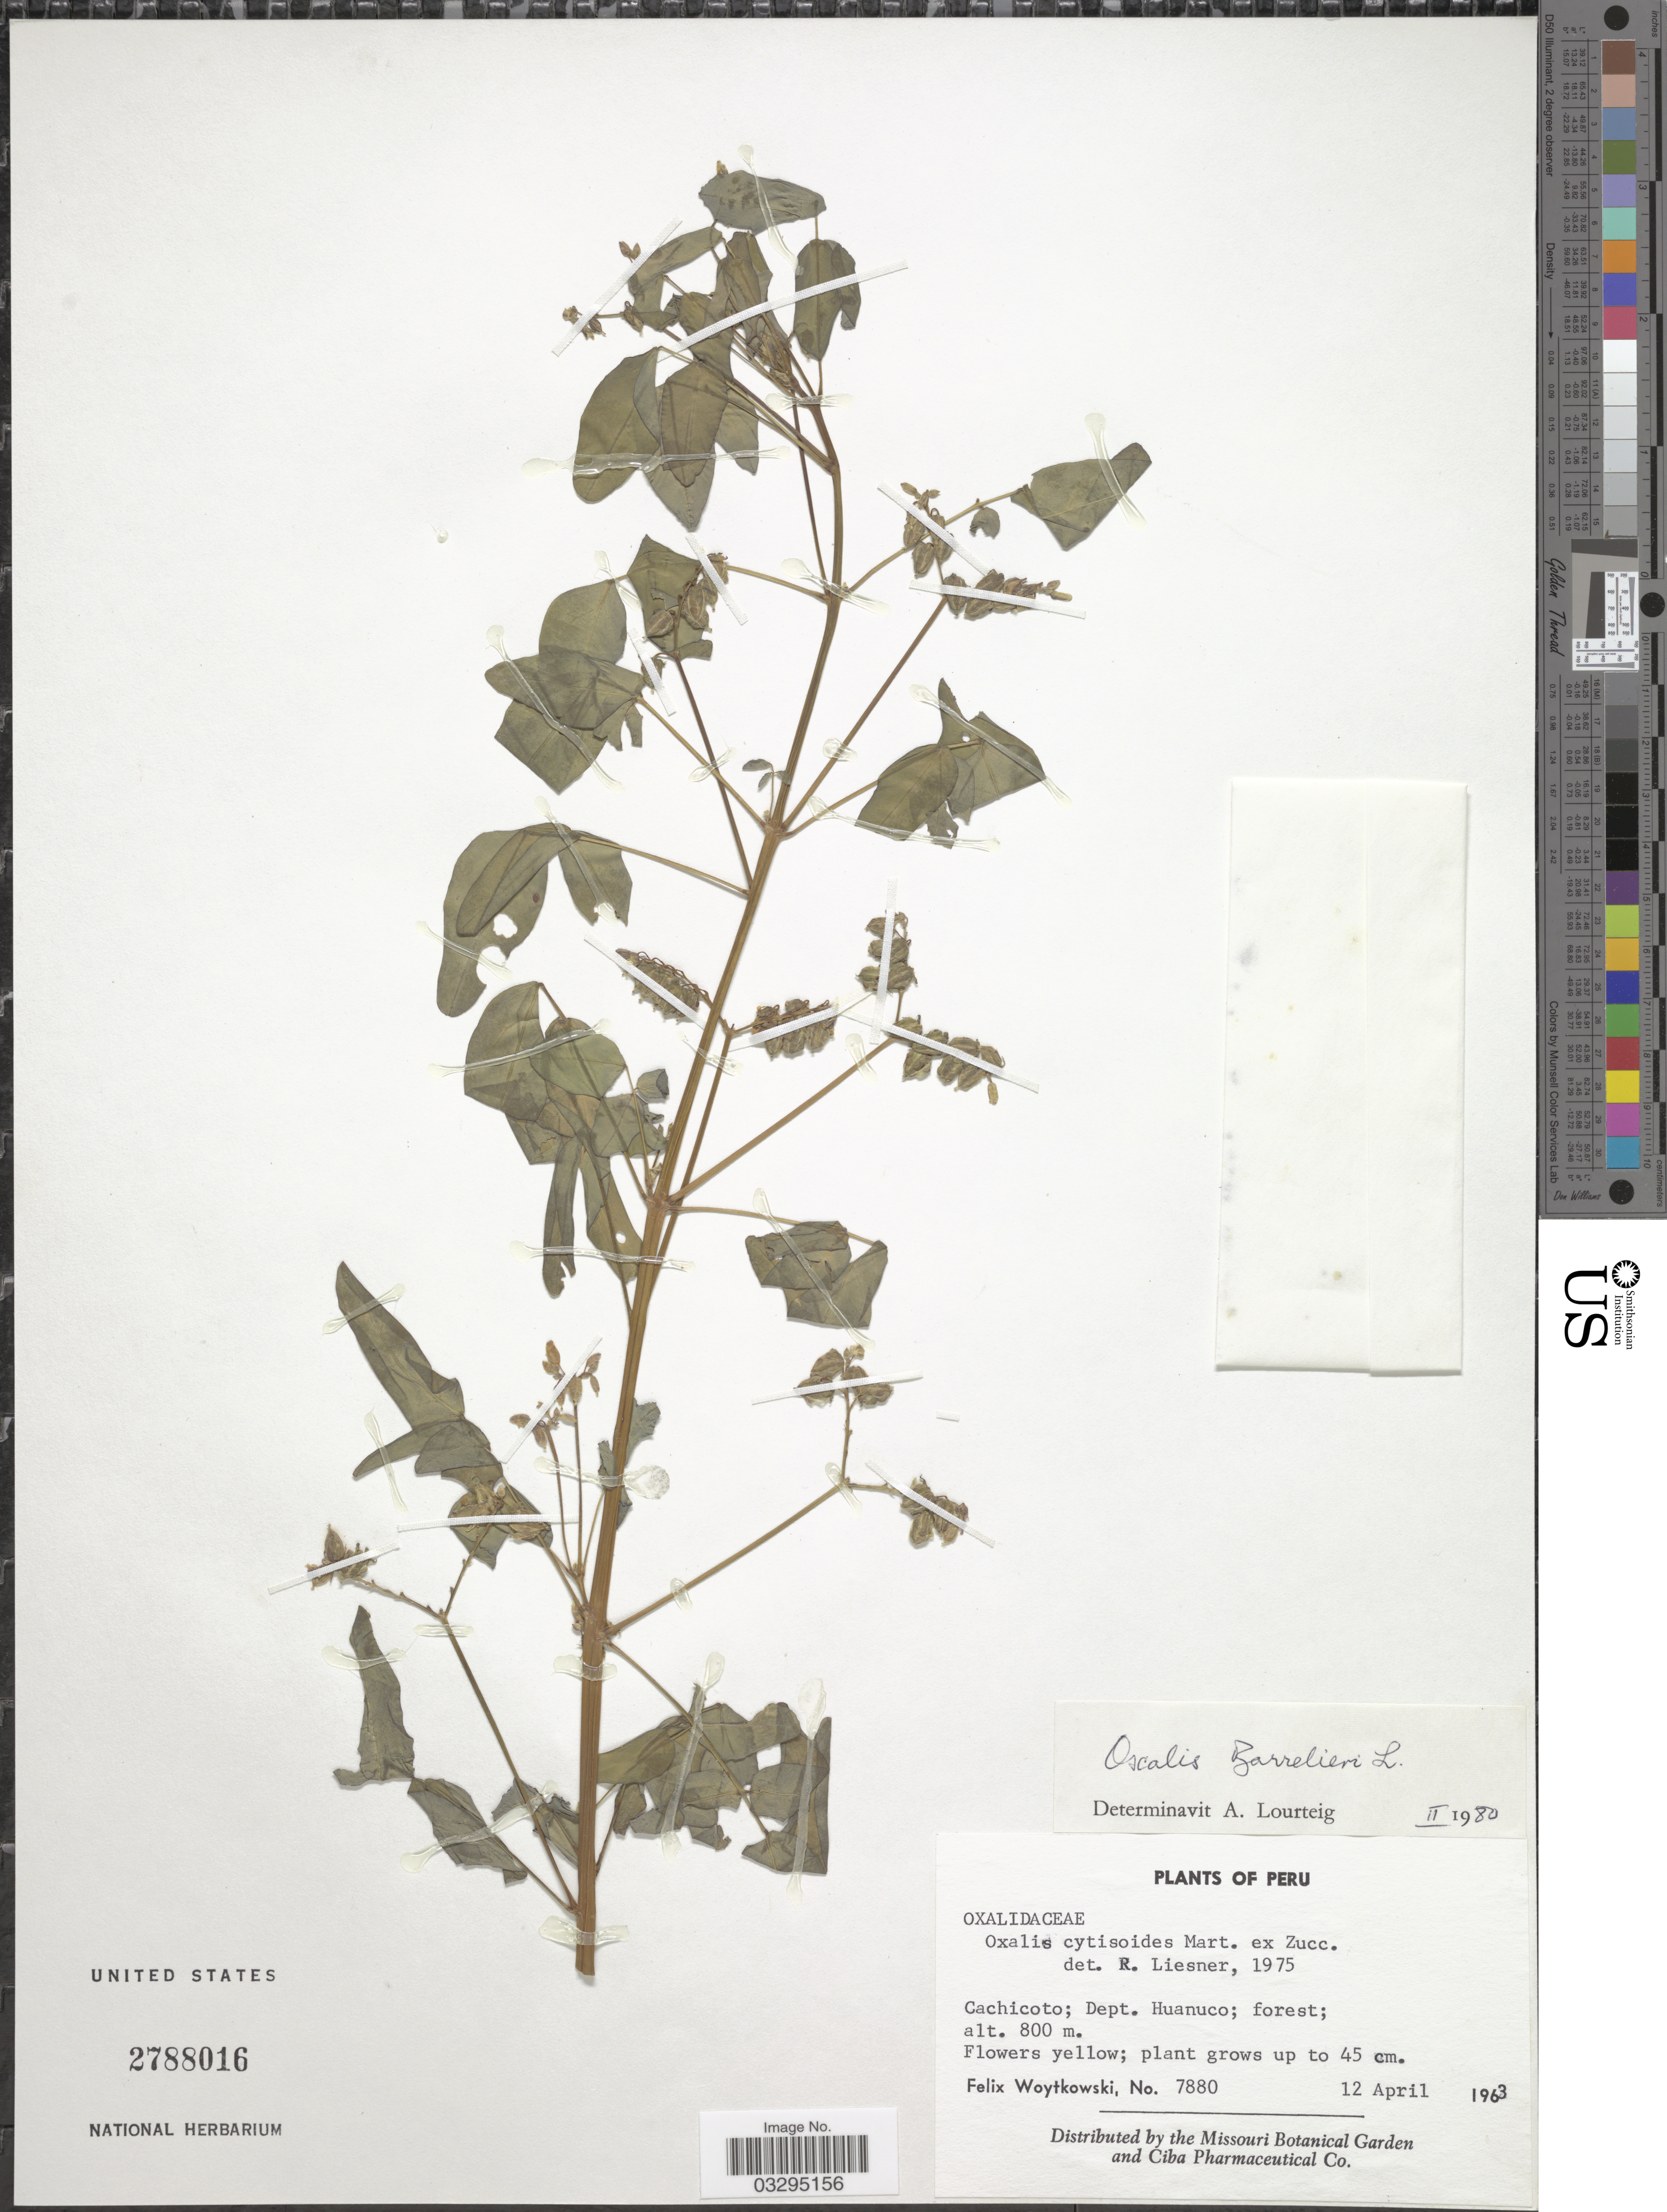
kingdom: Plantae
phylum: Tracheophyta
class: Magnoliopsida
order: Oxalidales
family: Oxalidaceae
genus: Oxalis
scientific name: Oxalis barrelieri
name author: L.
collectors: F. Woytkowski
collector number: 7880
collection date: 1963-04-12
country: Peru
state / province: Huánuco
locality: Cachicoto; Dept. Huanuco.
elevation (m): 800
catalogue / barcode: US 2788016